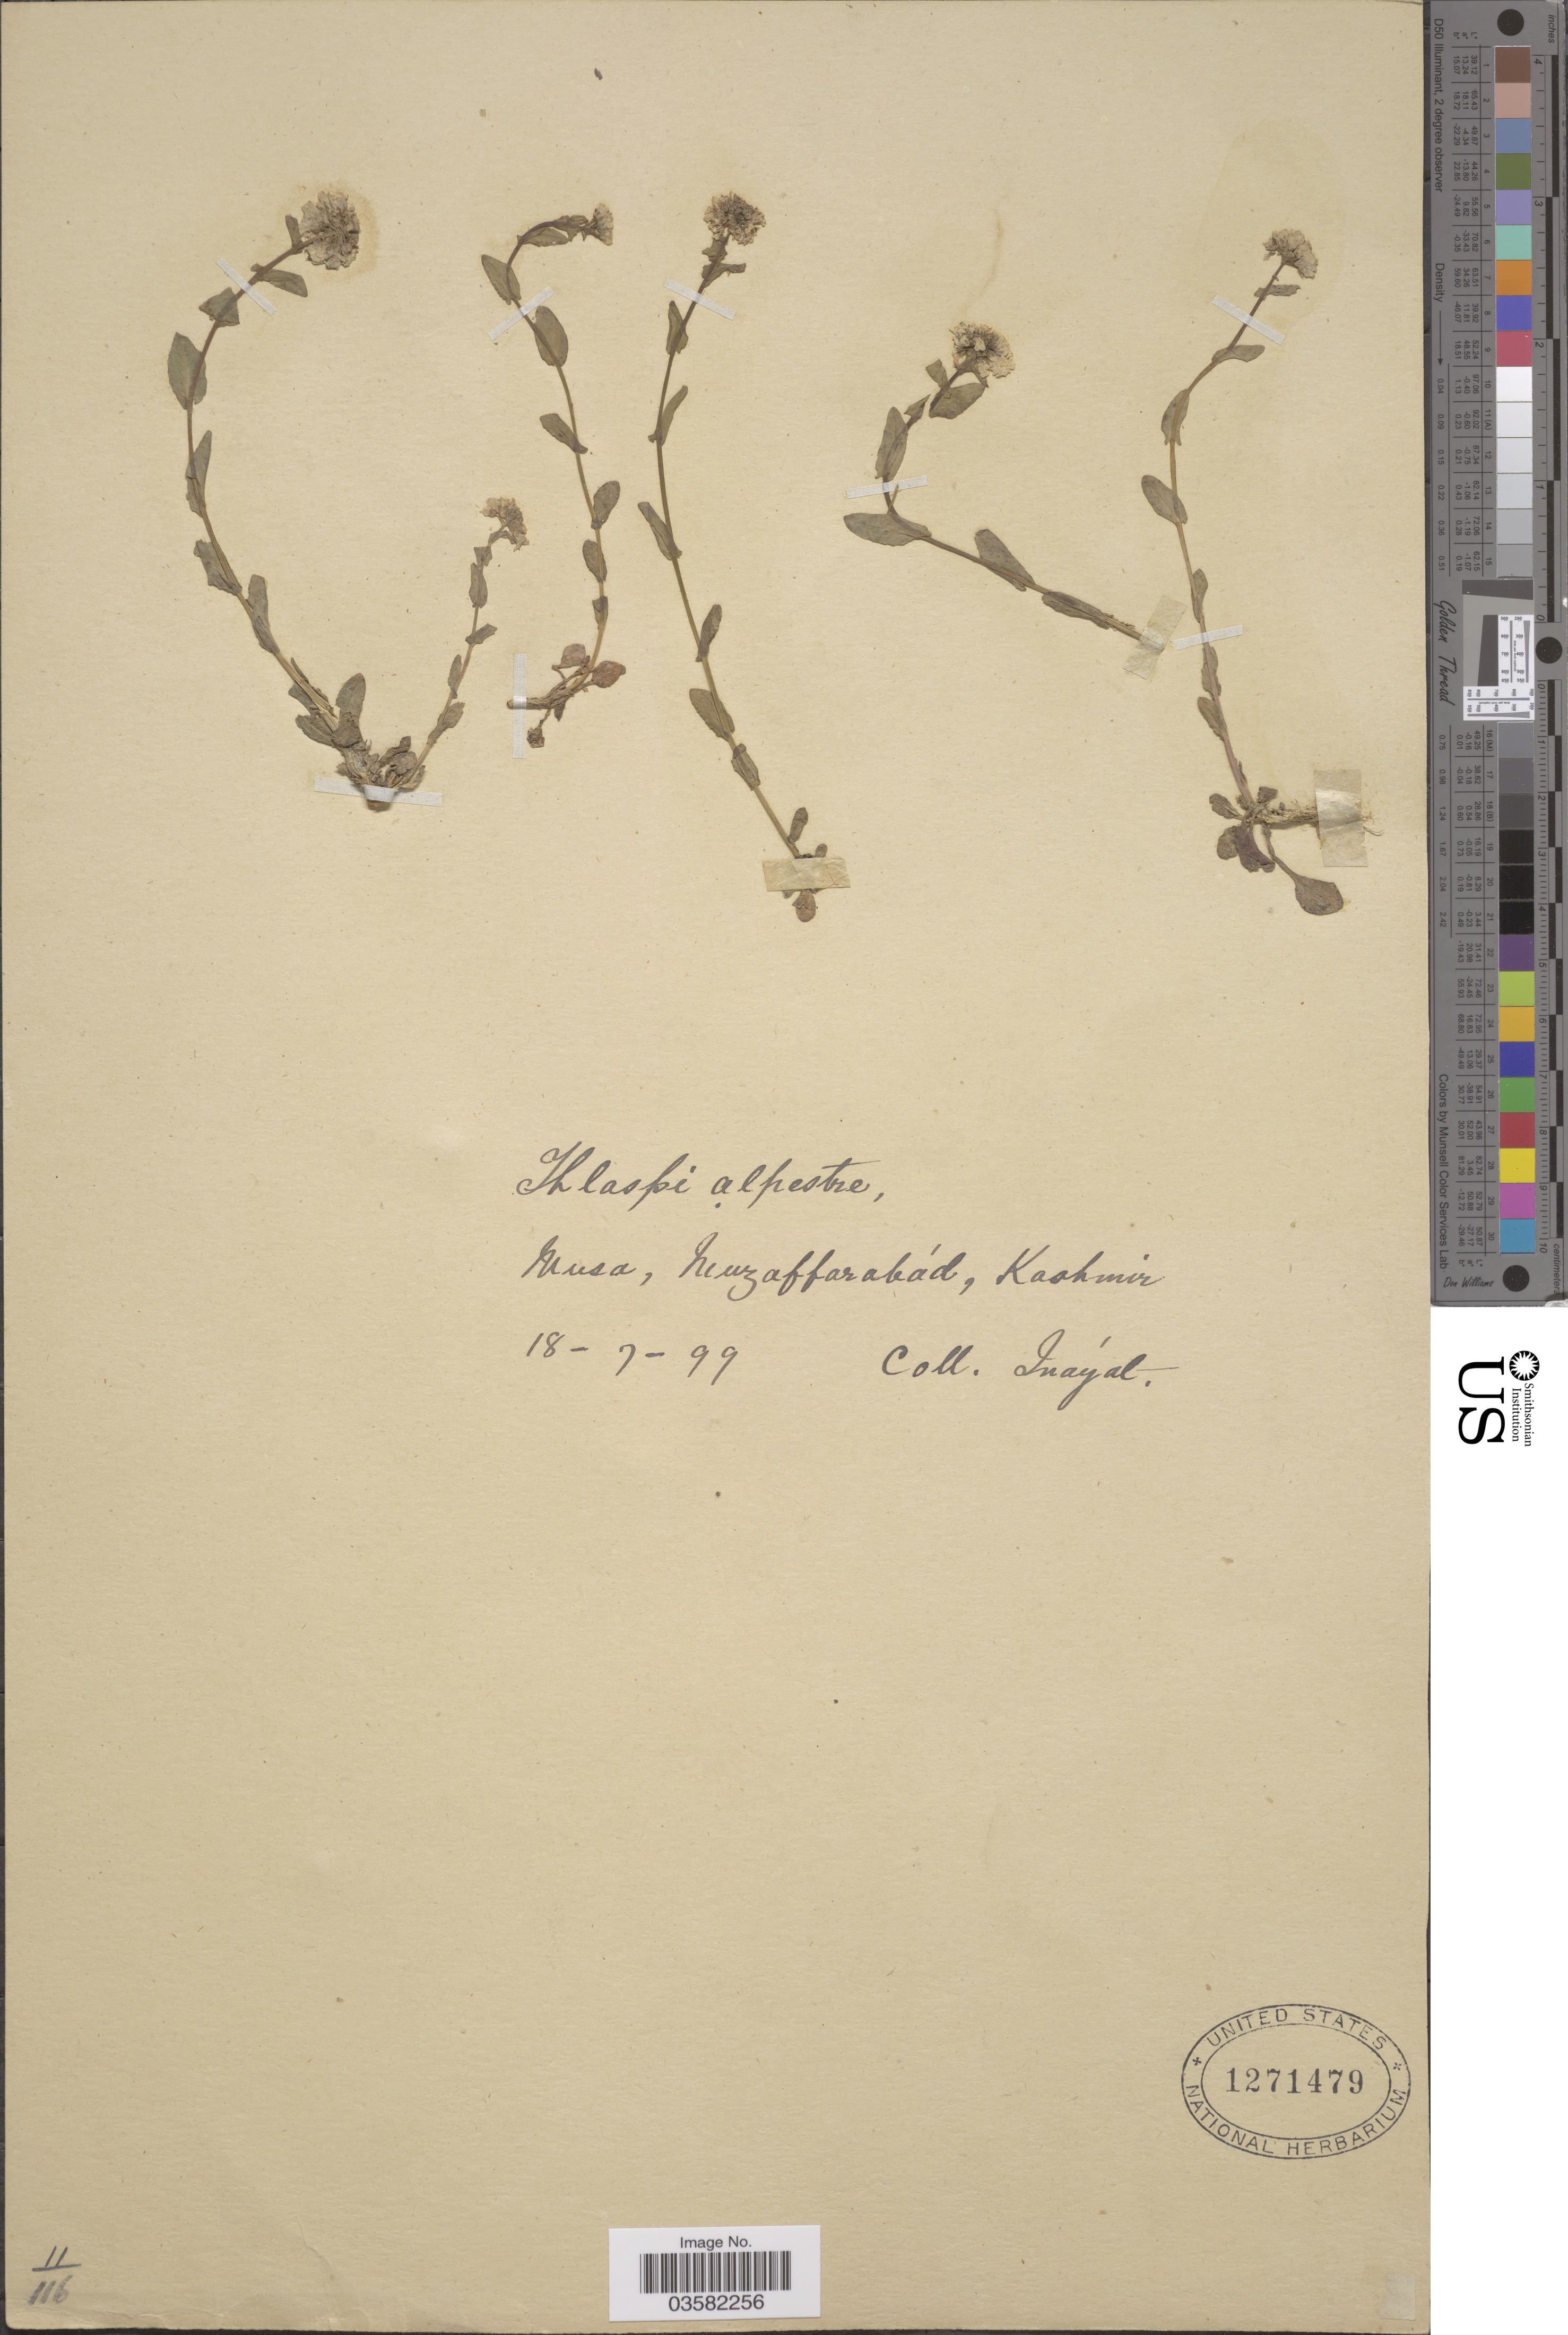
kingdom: Plantae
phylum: Tracheophyta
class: Magnoliopsida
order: Brassicales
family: Brassicaceae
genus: Thlaspi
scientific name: Thlaspi alpestre L. nom. illeg.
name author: L.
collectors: -. Inayat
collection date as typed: Transcribed d/m/y: 18/7/99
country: India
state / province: Jammu and Kashmir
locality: Musa, Muzaffarabád, Kashmir.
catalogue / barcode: US 1271479